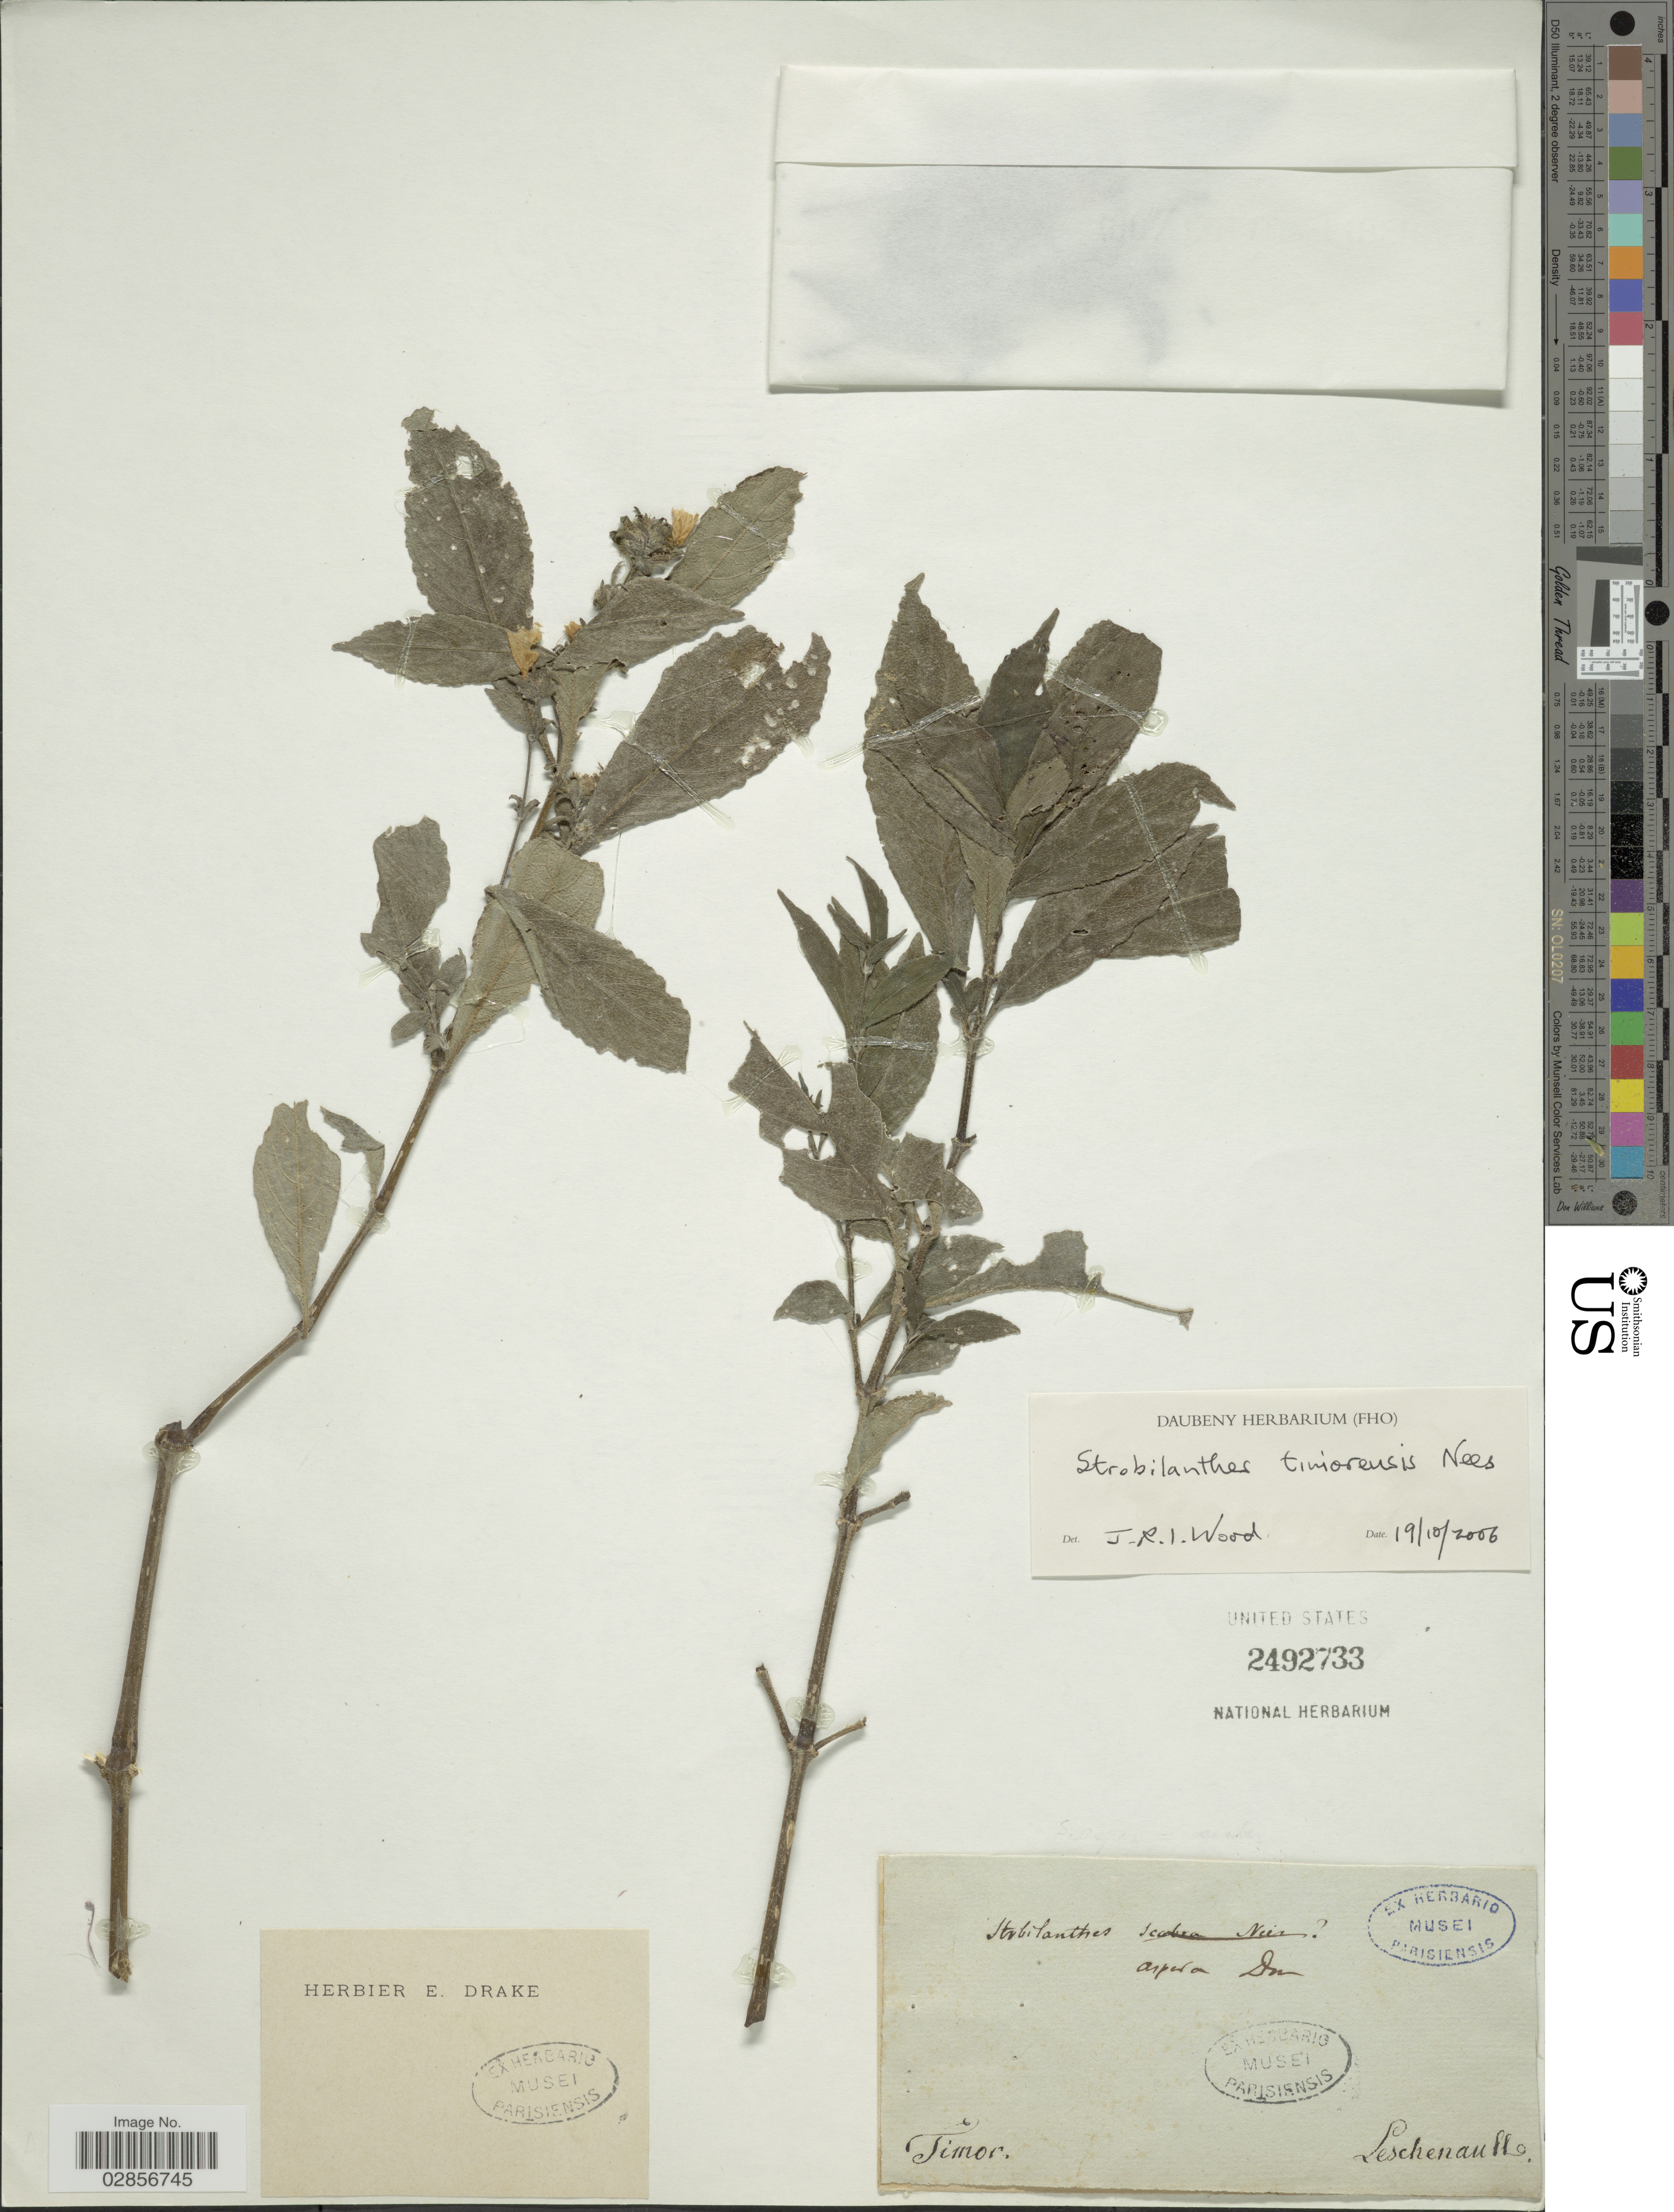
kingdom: Plantae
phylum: Tracheophyta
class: Magnoliopsida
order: Lamiales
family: Acanthaceae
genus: Strobilanthes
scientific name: Strobilanthes timorensis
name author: Nees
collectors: Leschenault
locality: Timor.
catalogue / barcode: US 2492733